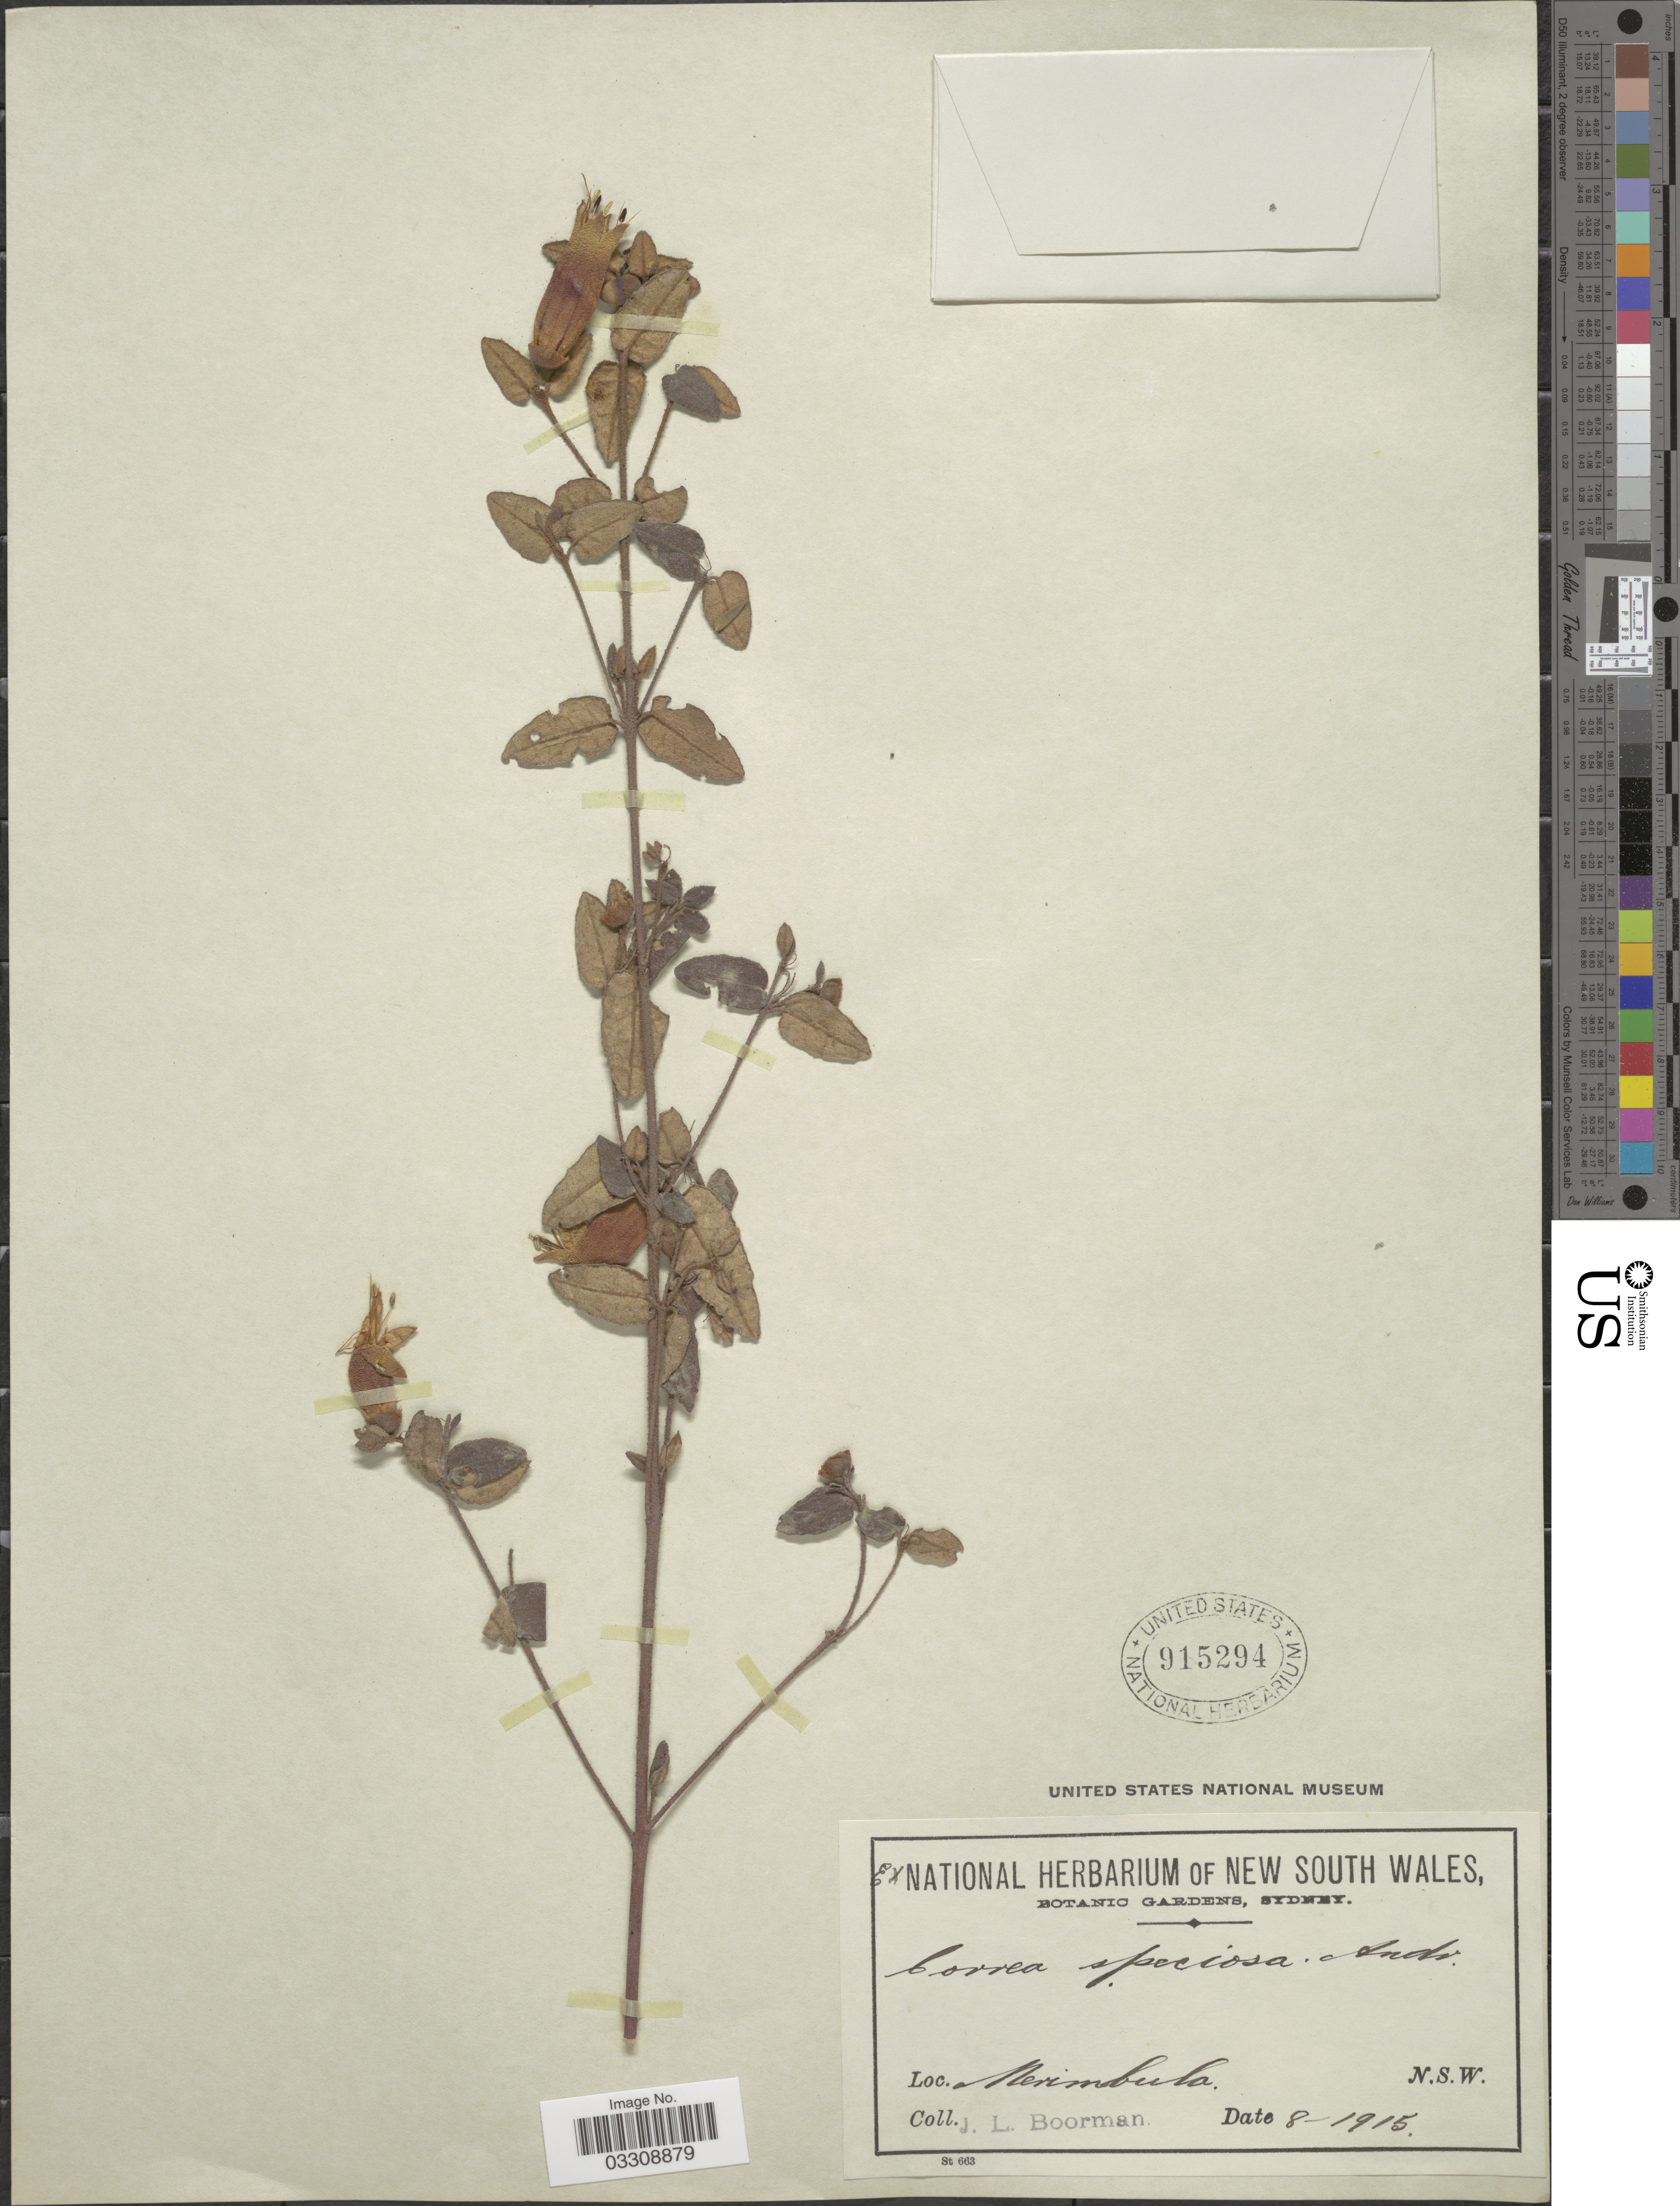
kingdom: Plantae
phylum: Tracheophyta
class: Magnoliopsida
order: Sapindales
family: Rutaceae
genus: Correa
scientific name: Correa speciosa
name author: Donn ex Andrews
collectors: J. Boorman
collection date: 1915-08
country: Australia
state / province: New South Wales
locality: Merimbula.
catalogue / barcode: US 915294